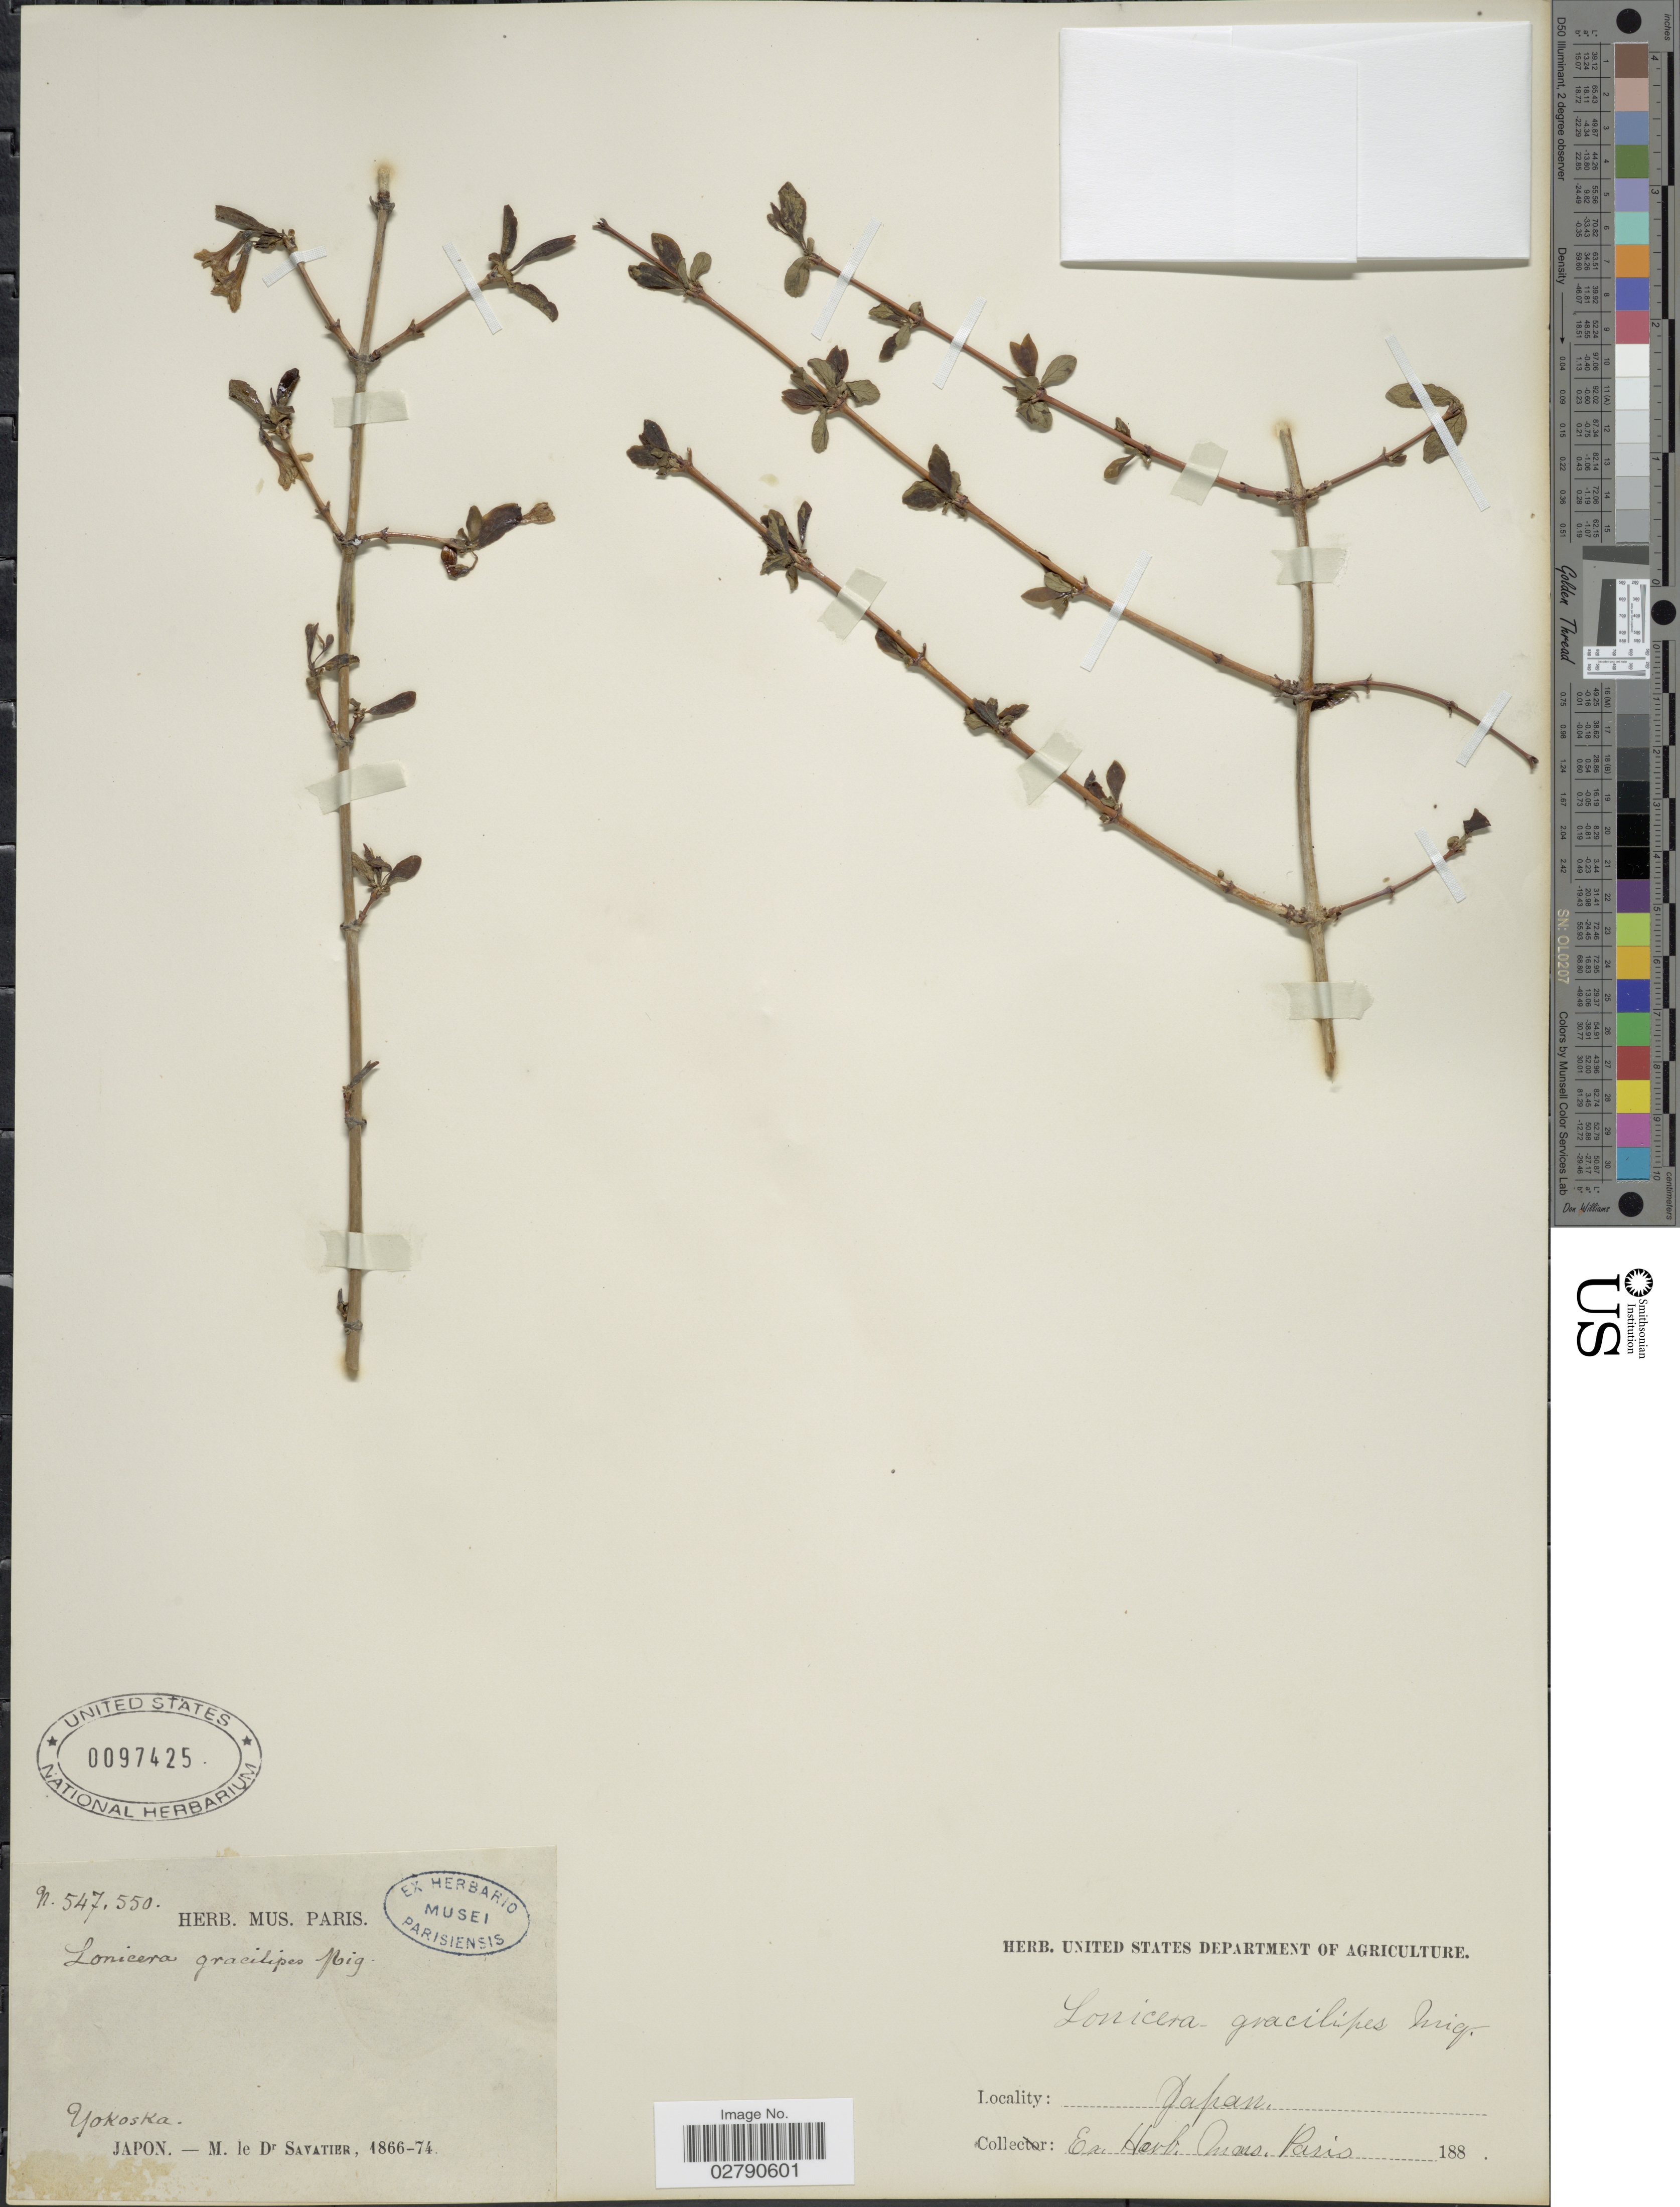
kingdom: Plantae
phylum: Tracheophyta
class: Magnoliopsida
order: Dipsacales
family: Caprifoliaceae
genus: Lonicera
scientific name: Lonicera gracilipes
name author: Miq.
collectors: M. Savatier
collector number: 547.550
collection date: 1866/1874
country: Japan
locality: Yokoska.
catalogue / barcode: US 97425